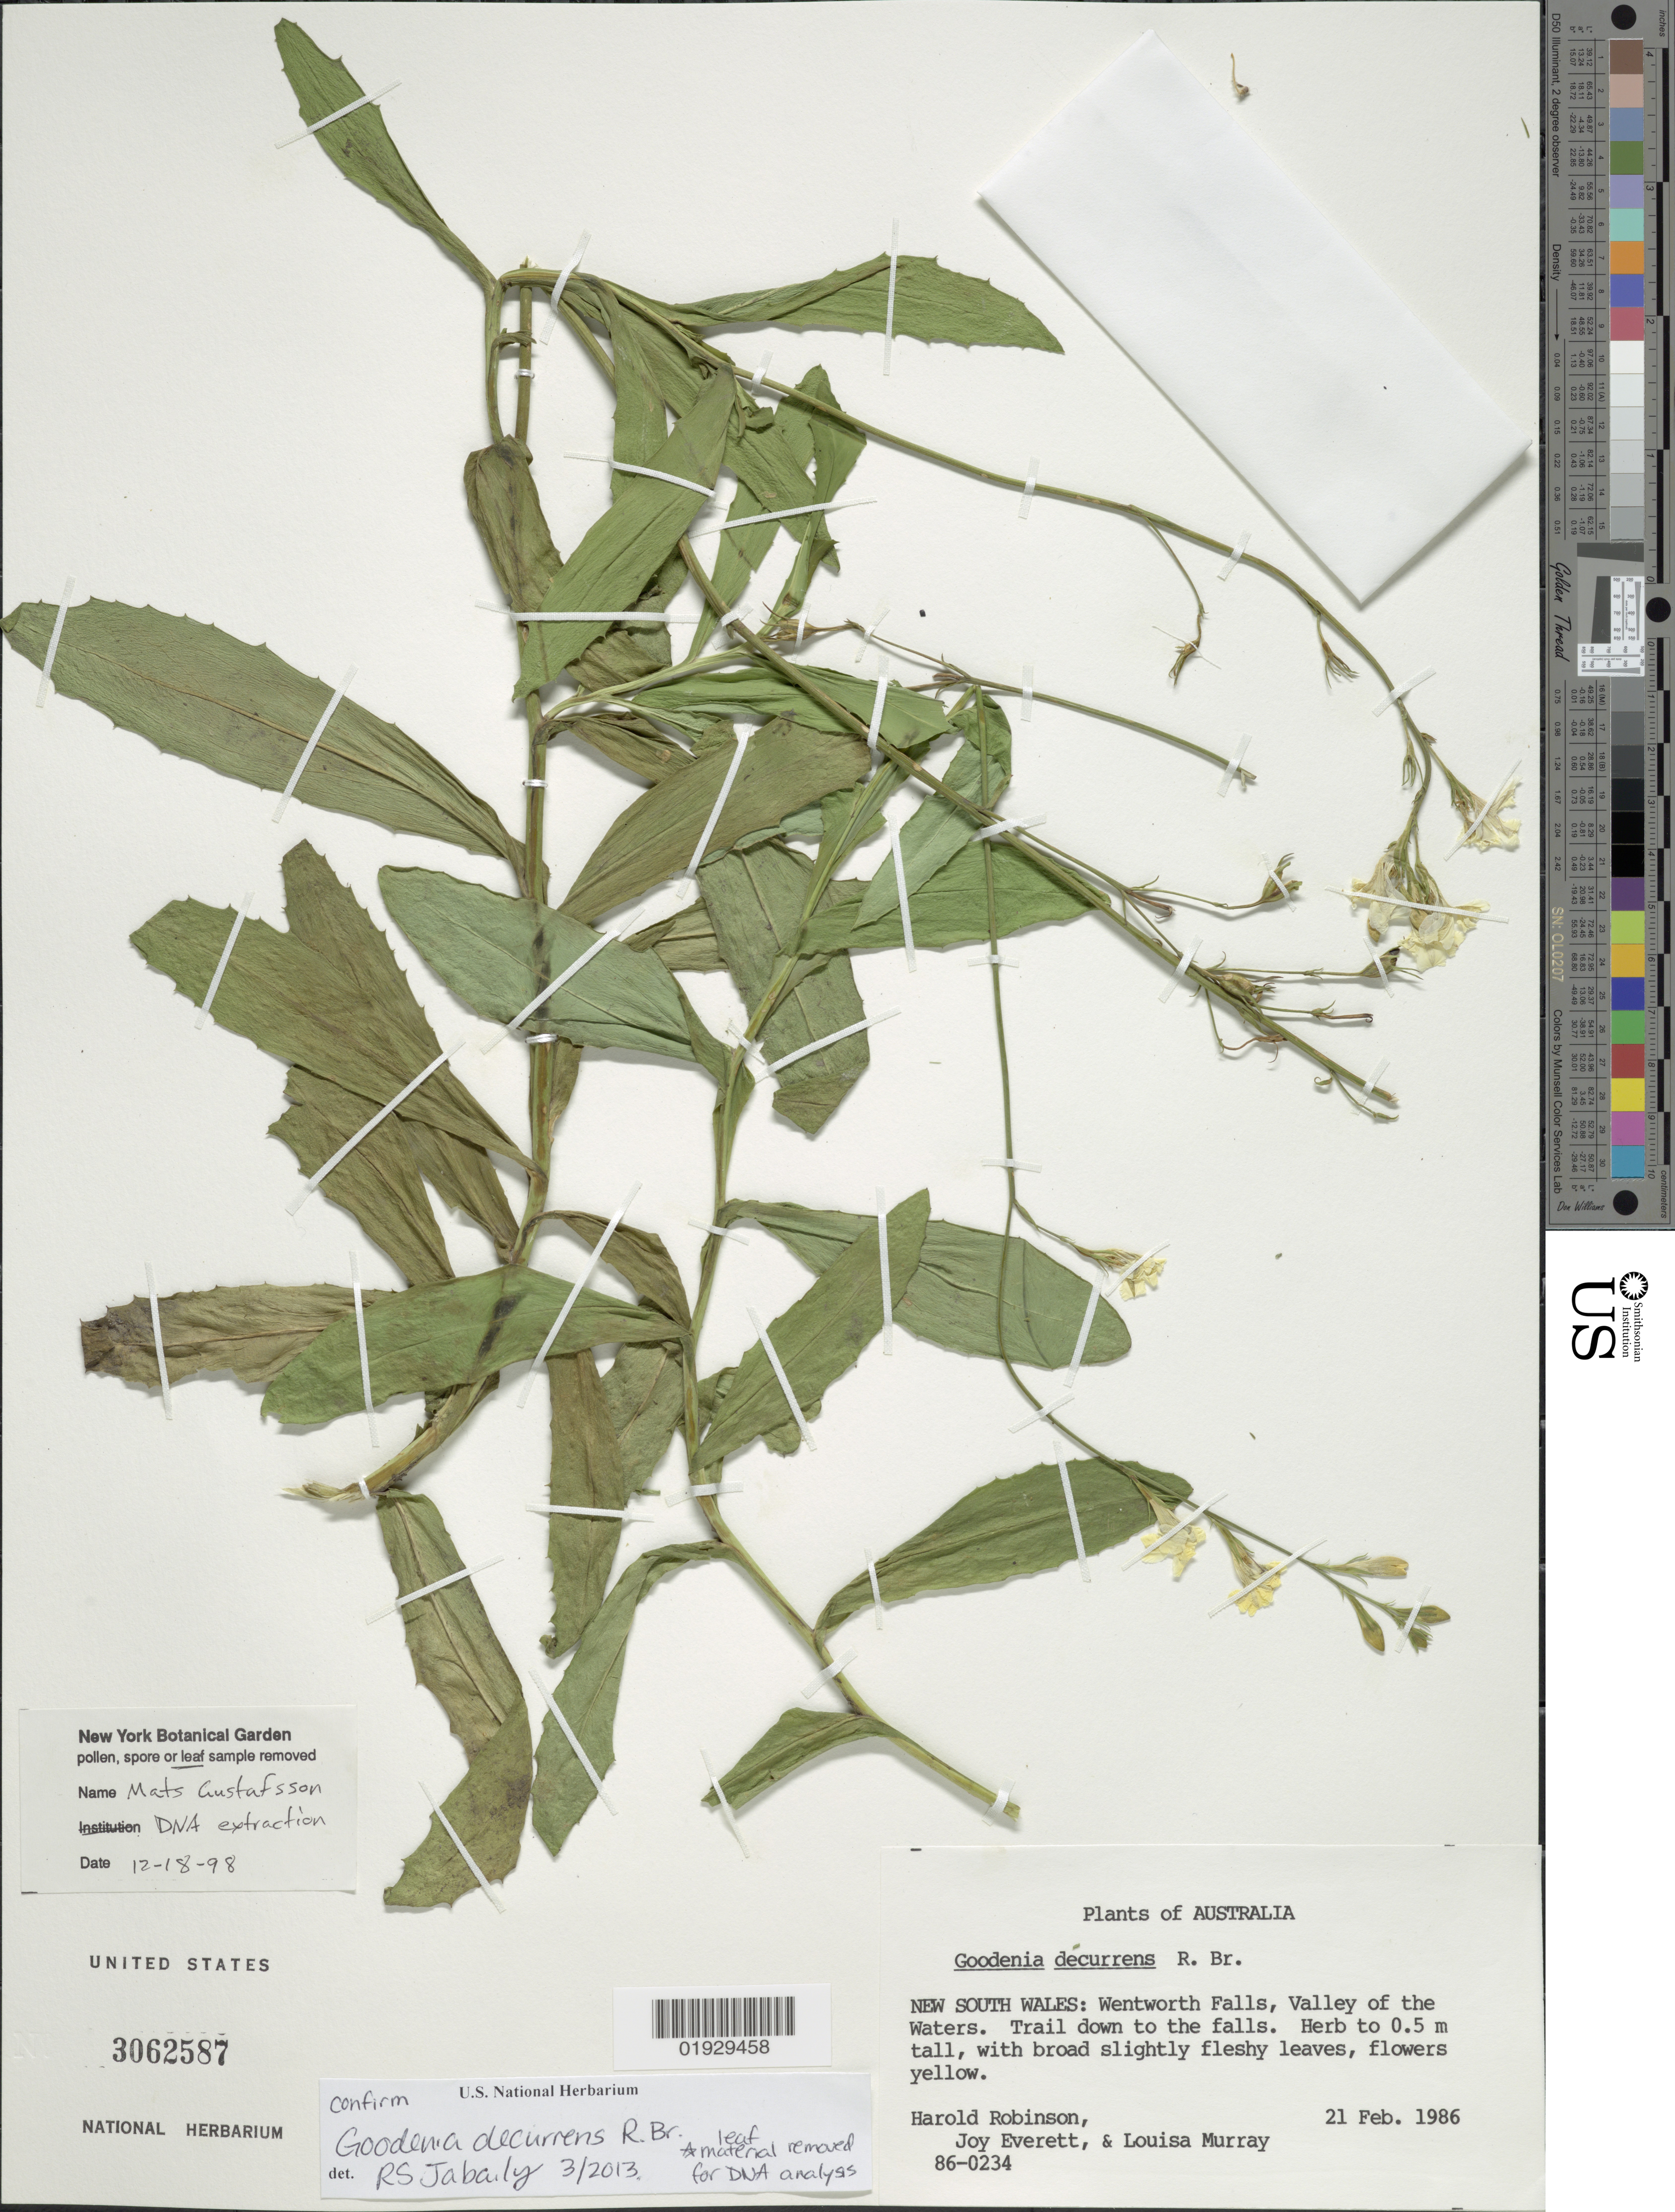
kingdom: Plantae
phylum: Tracheophyta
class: Magnoliopsida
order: Asterales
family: Goodeniaceae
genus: Goodenia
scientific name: Goodenia decurrens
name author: R. Br.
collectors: H. Robinson, J. Everett & L. Murray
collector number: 86-0234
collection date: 1986-02-21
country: Australia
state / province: New South Wales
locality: Wentworth Falls, Valley of the Waters.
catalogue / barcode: US 3062587